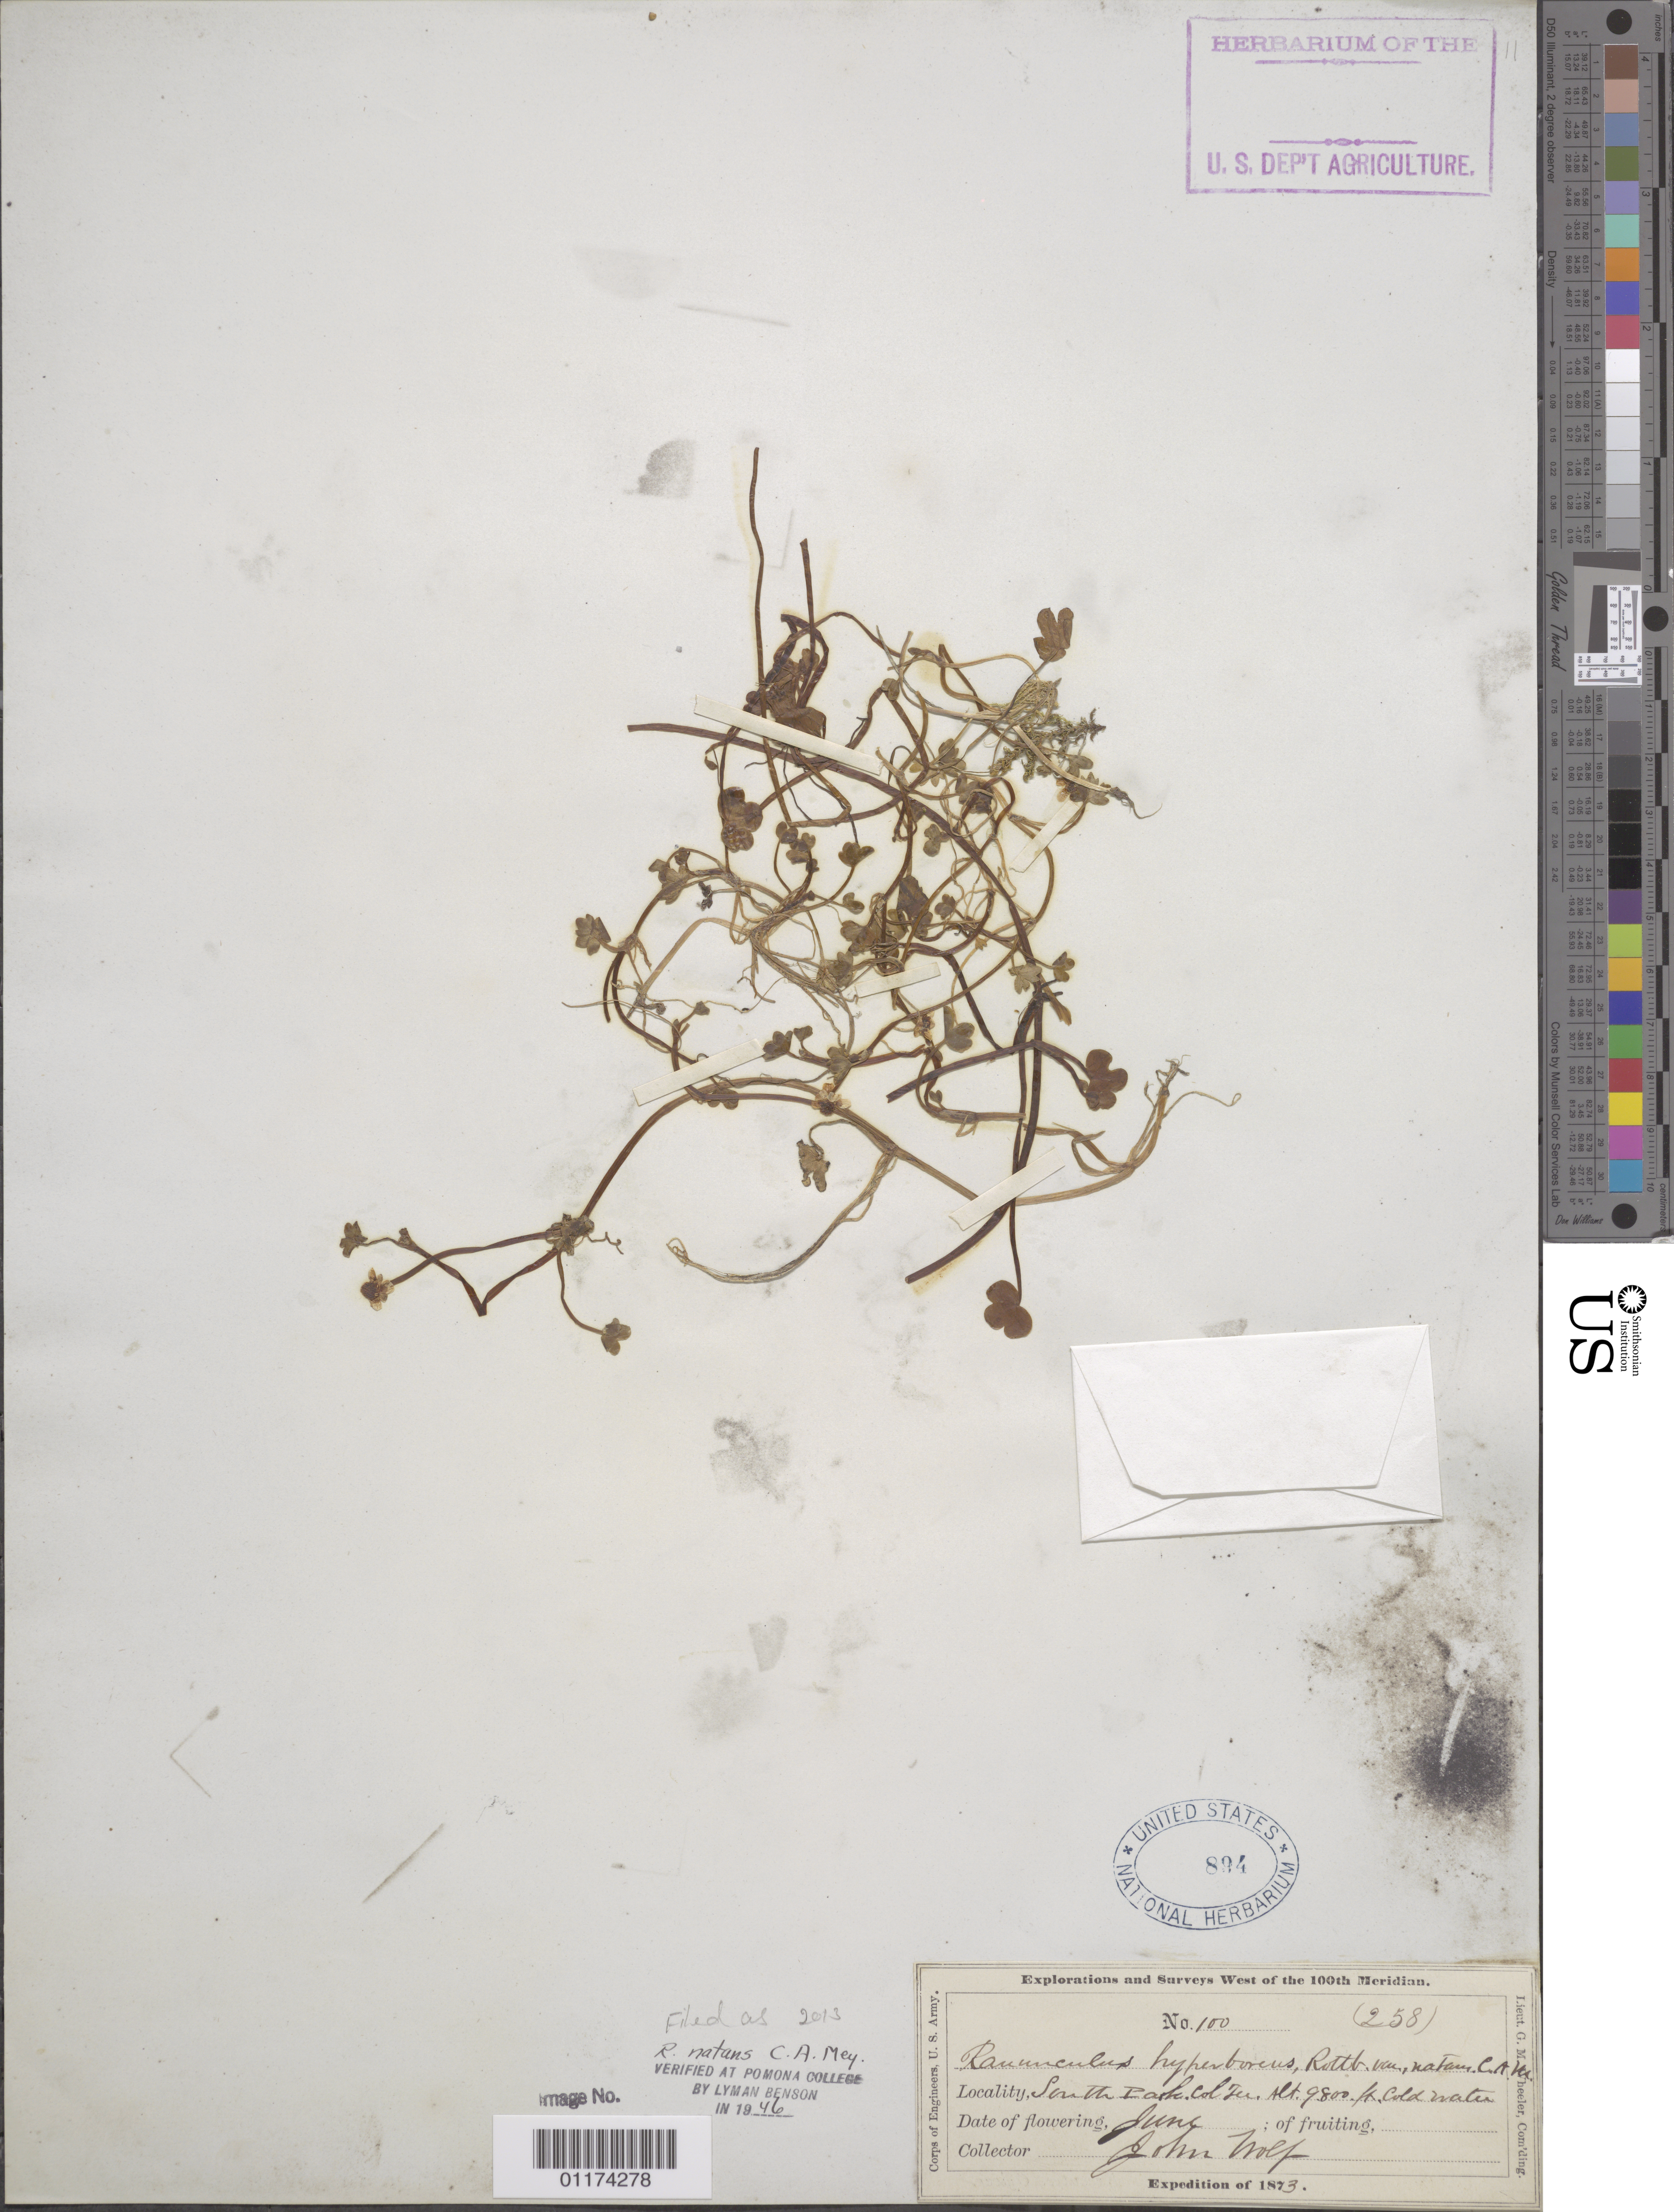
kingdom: Plantae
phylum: Tracheophyta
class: Magnoliopsida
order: Ranunculales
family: Ranunculaceae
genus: Ranunculus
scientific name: Ranunculus natans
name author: C.A. Mey.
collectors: J. Wolf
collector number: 100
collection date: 1873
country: United States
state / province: Colorado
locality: South Park, Col Ter.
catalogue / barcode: US 894